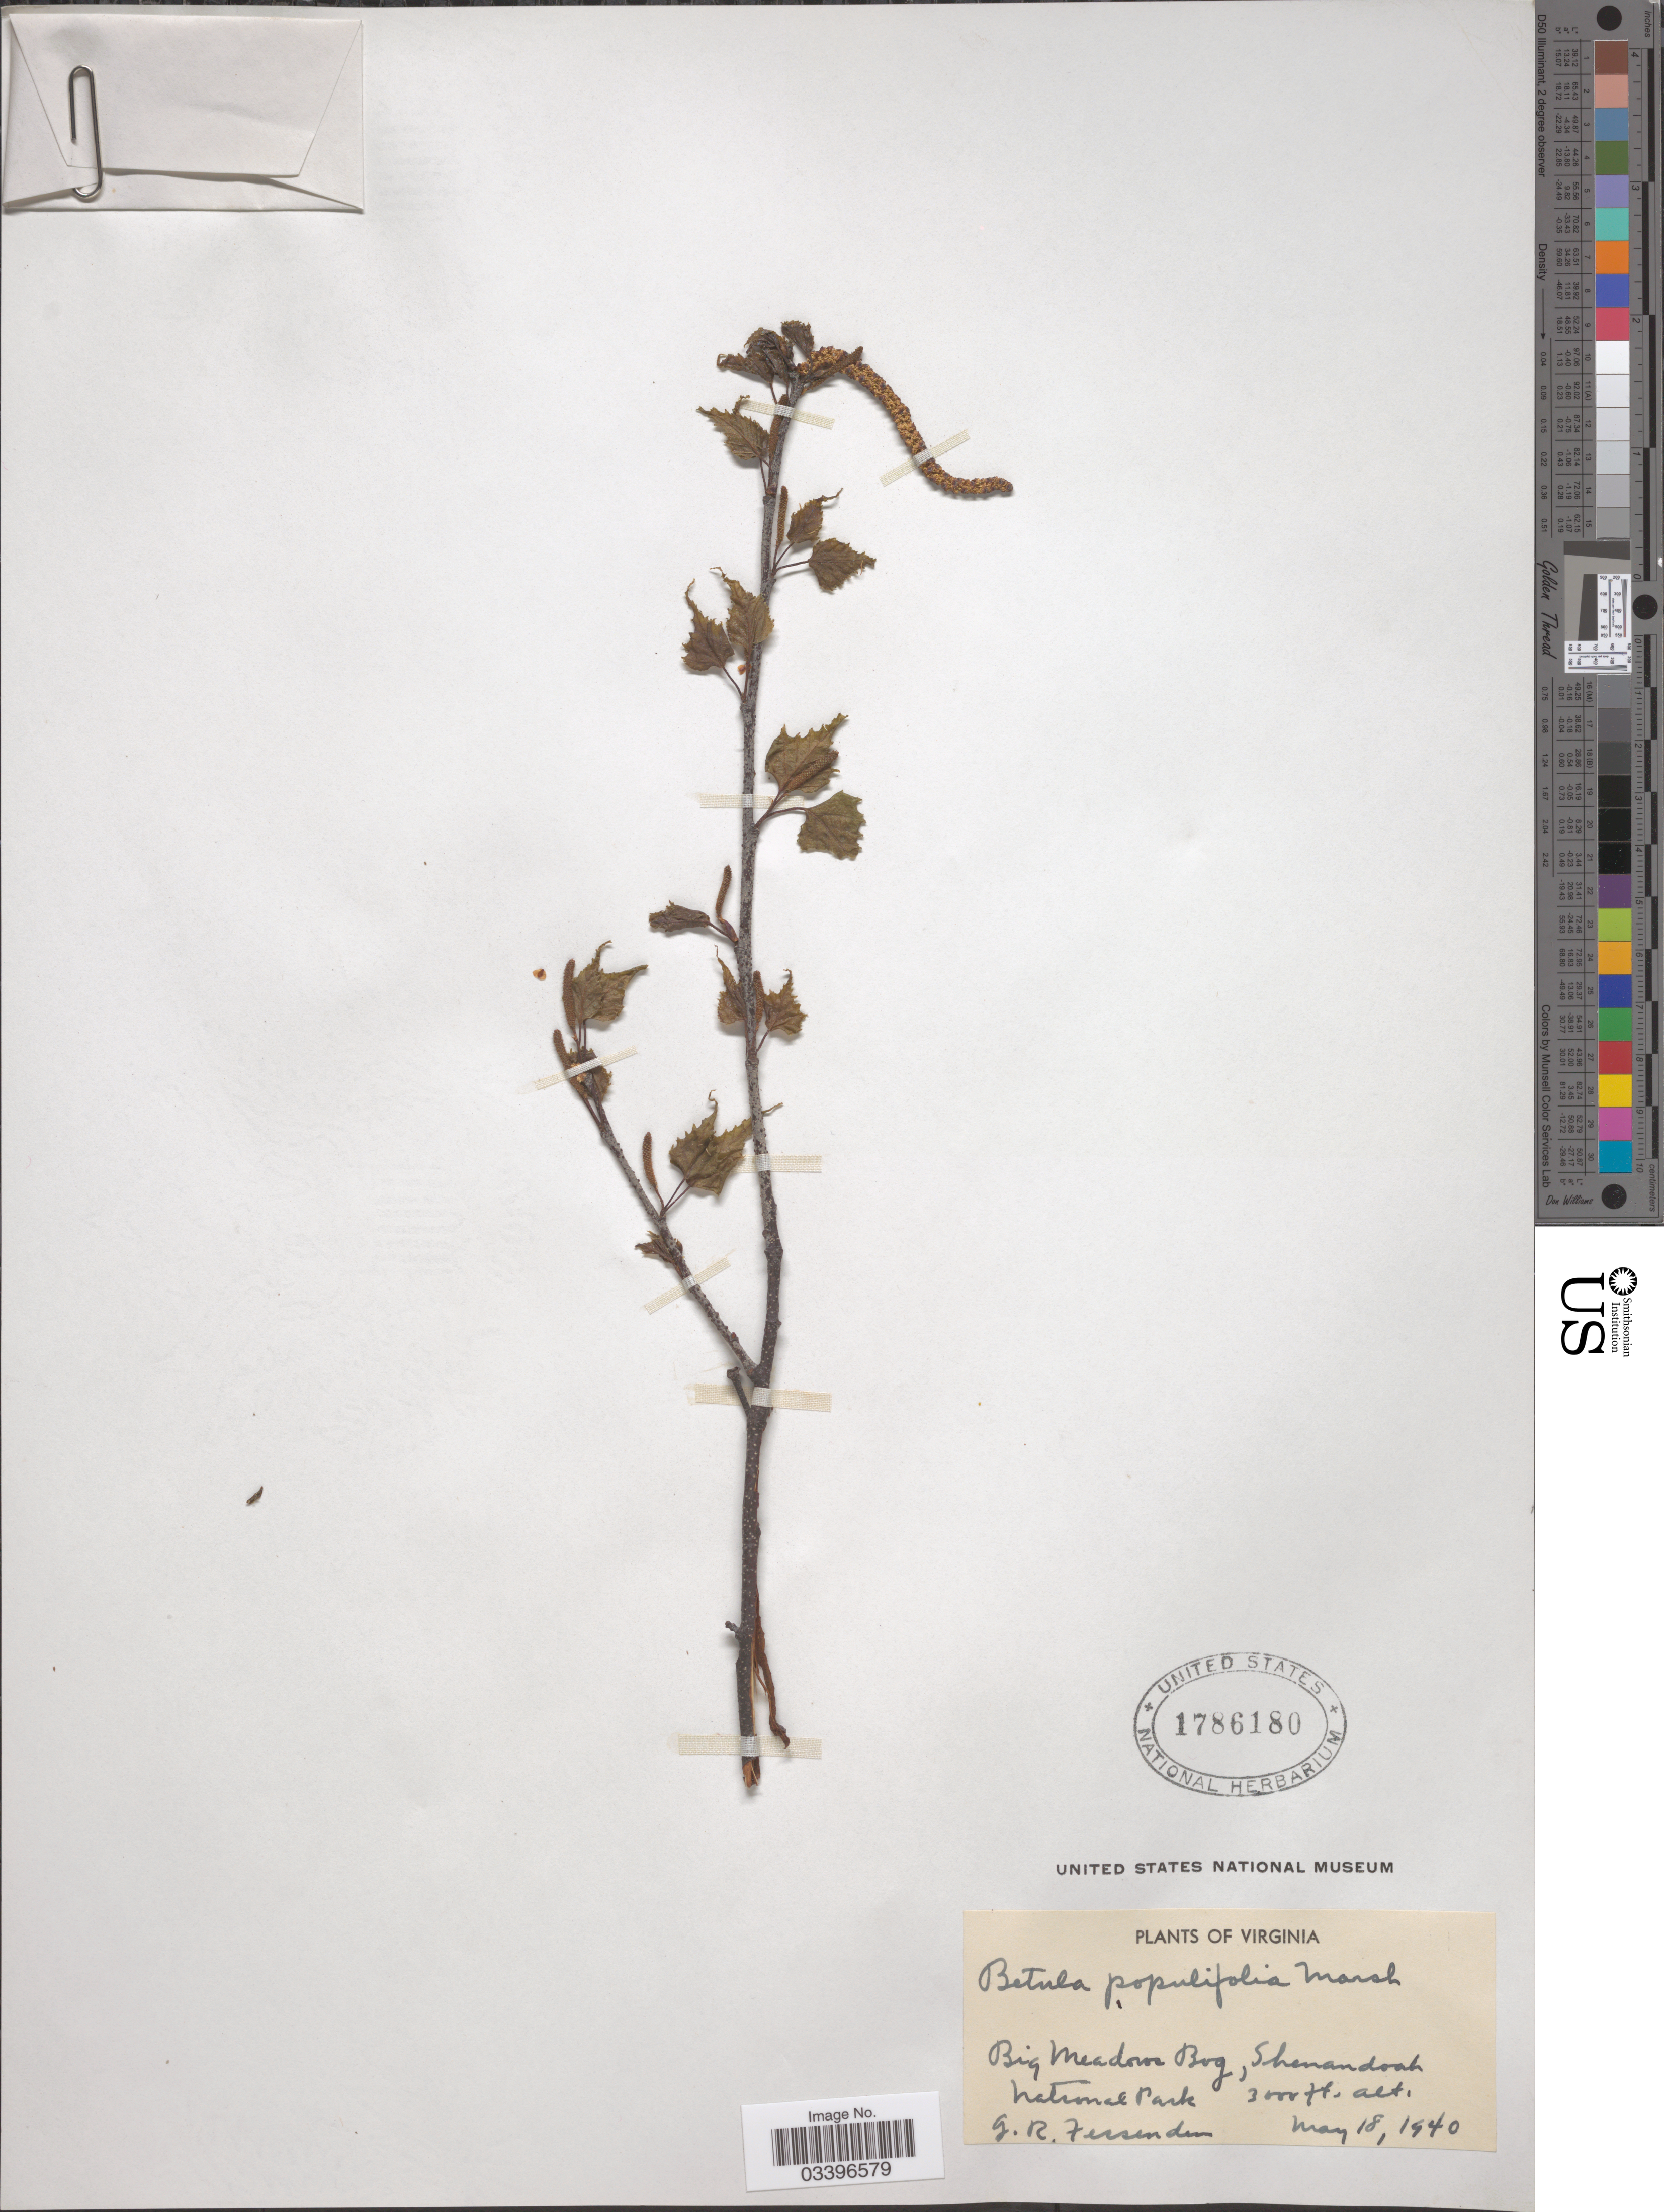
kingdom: Plantae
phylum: Tracheophyta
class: Magnoliopsida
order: Fagales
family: Betulaceae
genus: Betula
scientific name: Betula populifolia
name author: Marshall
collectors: G. Fessenden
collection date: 1940-05-18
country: United States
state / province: Virginia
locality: Big Meadow Bog, Shenandoah National Park.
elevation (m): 914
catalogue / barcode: US 1786180